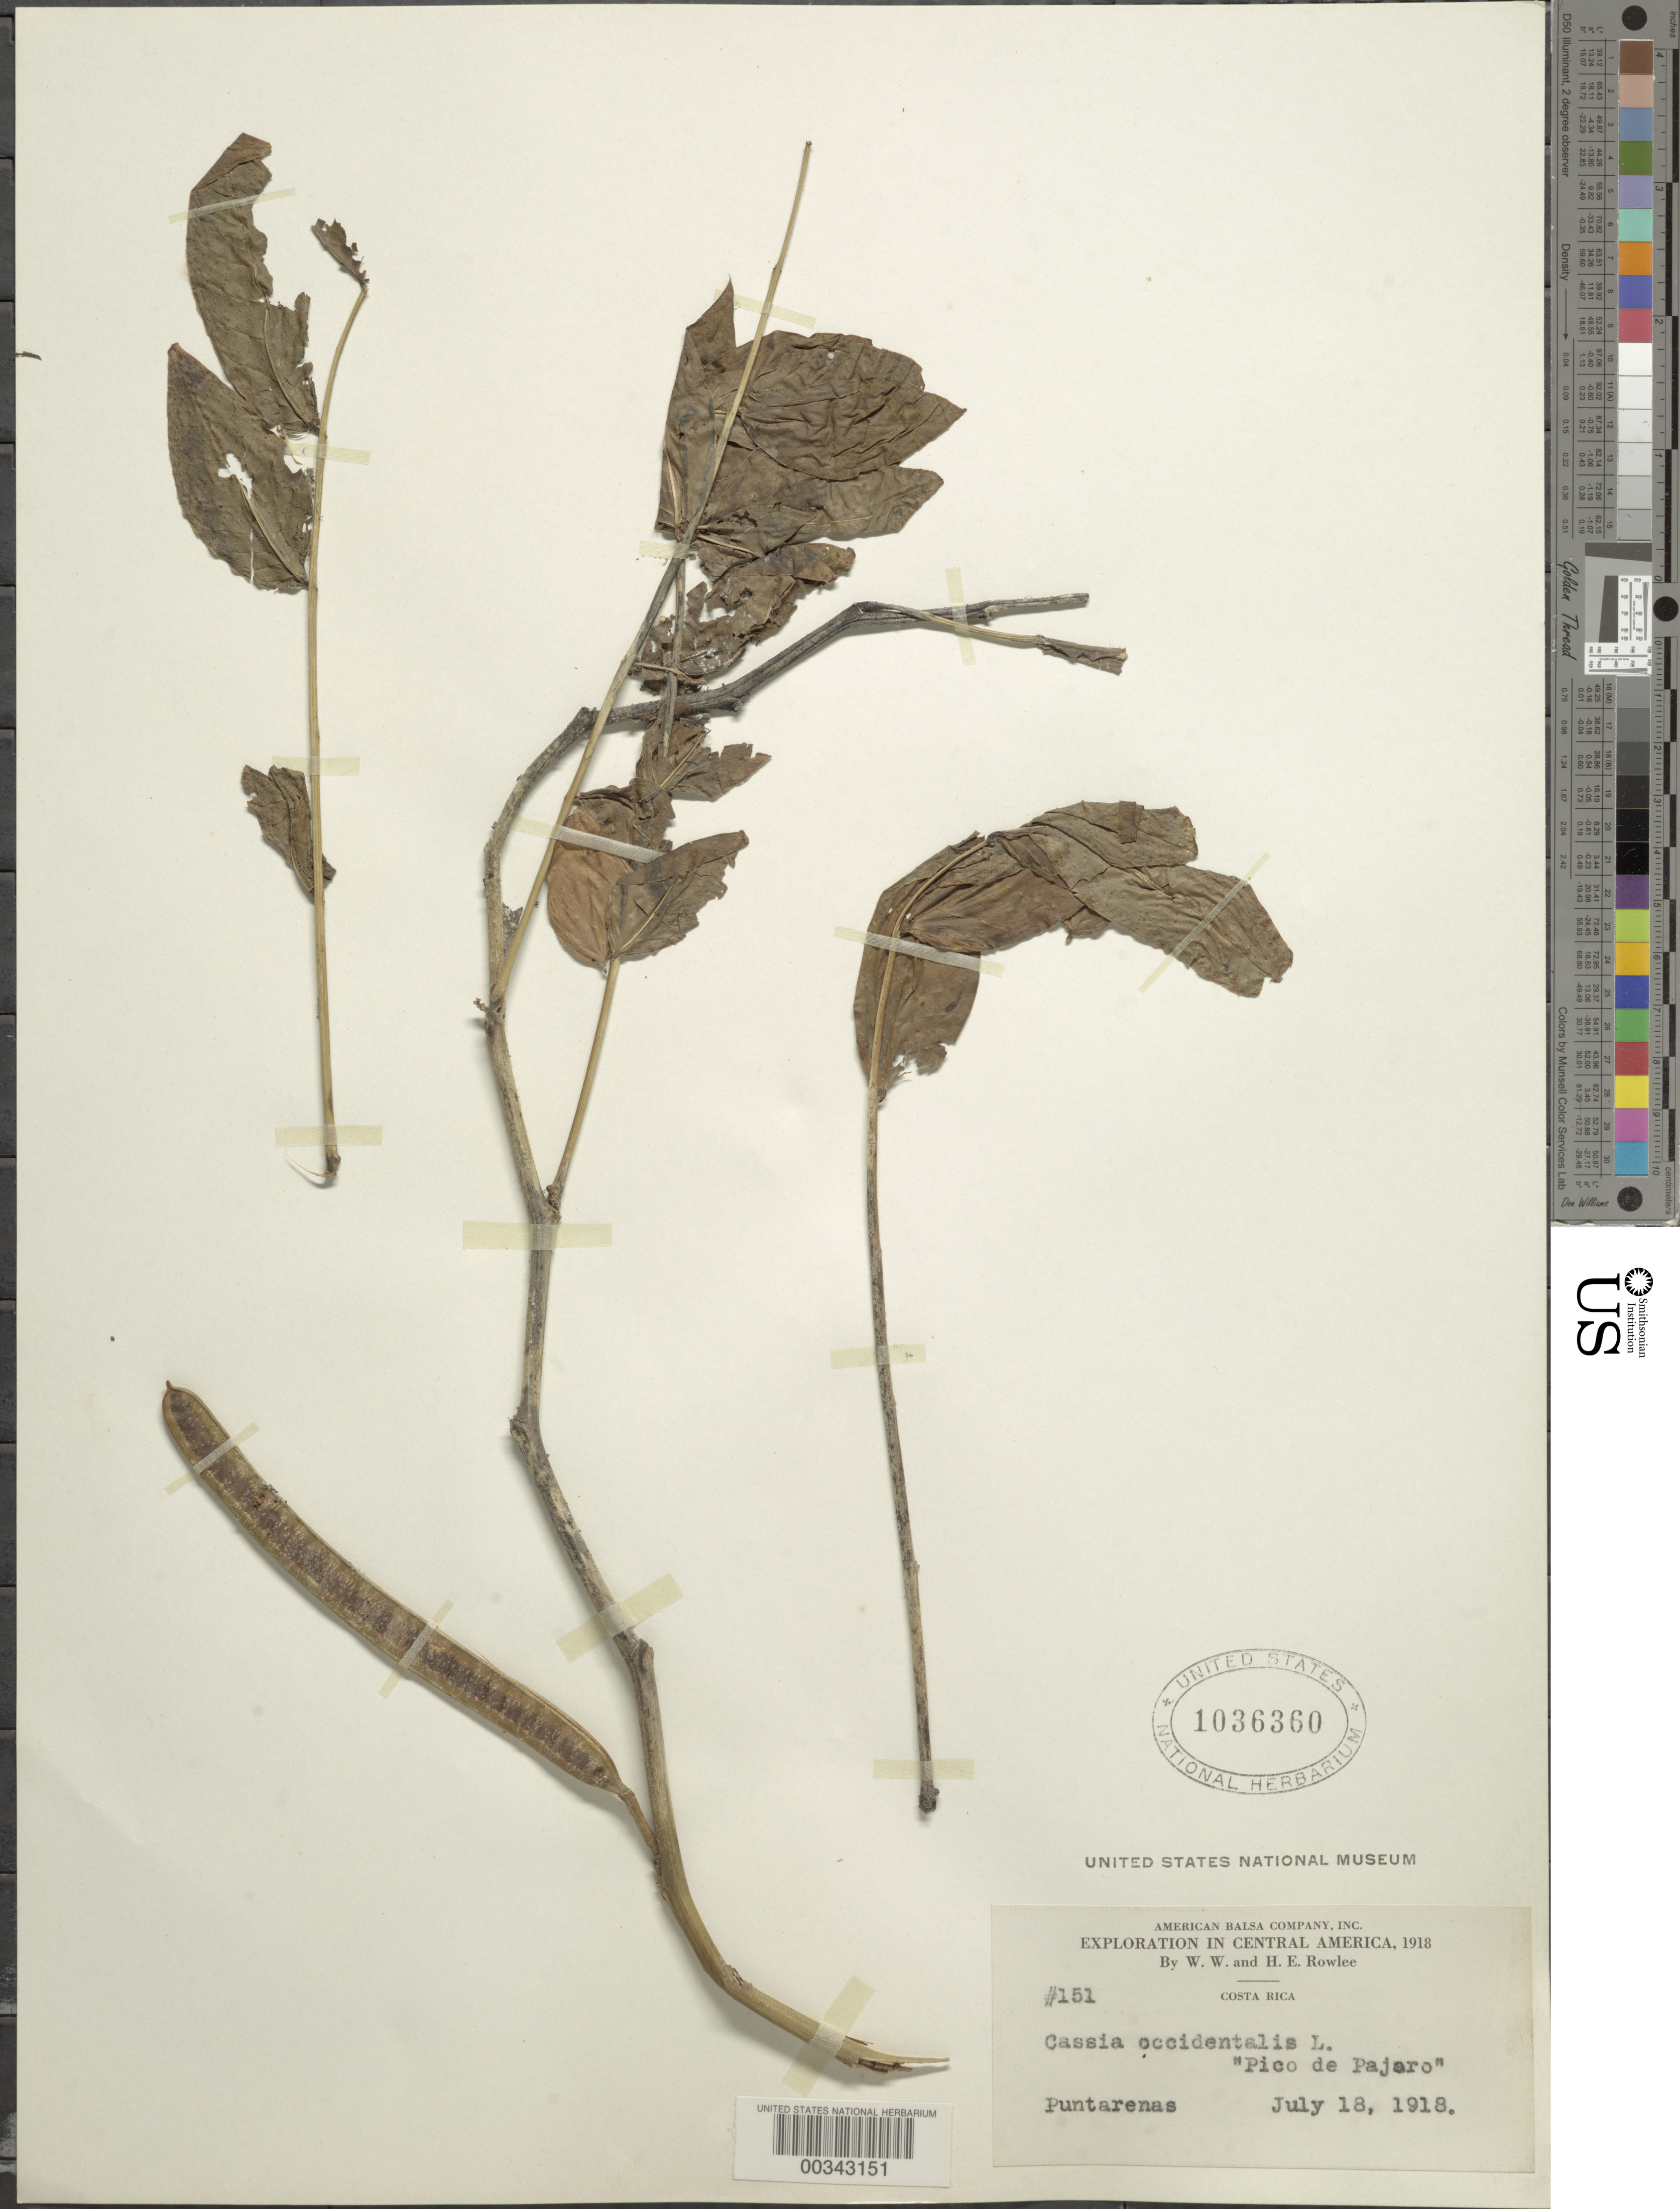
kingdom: Plantae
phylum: Tracheophyta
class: Magnoliopsida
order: Fabales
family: Fabaceae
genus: Senna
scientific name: Senna occidentalis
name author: (L.) Link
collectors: W. W. Rowlee & H. E. Rowlee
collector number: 151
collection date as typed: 18 Jul 1918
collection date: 1918-07-18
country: Costa Rica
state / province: Puntarenas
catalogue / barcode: US 1036360